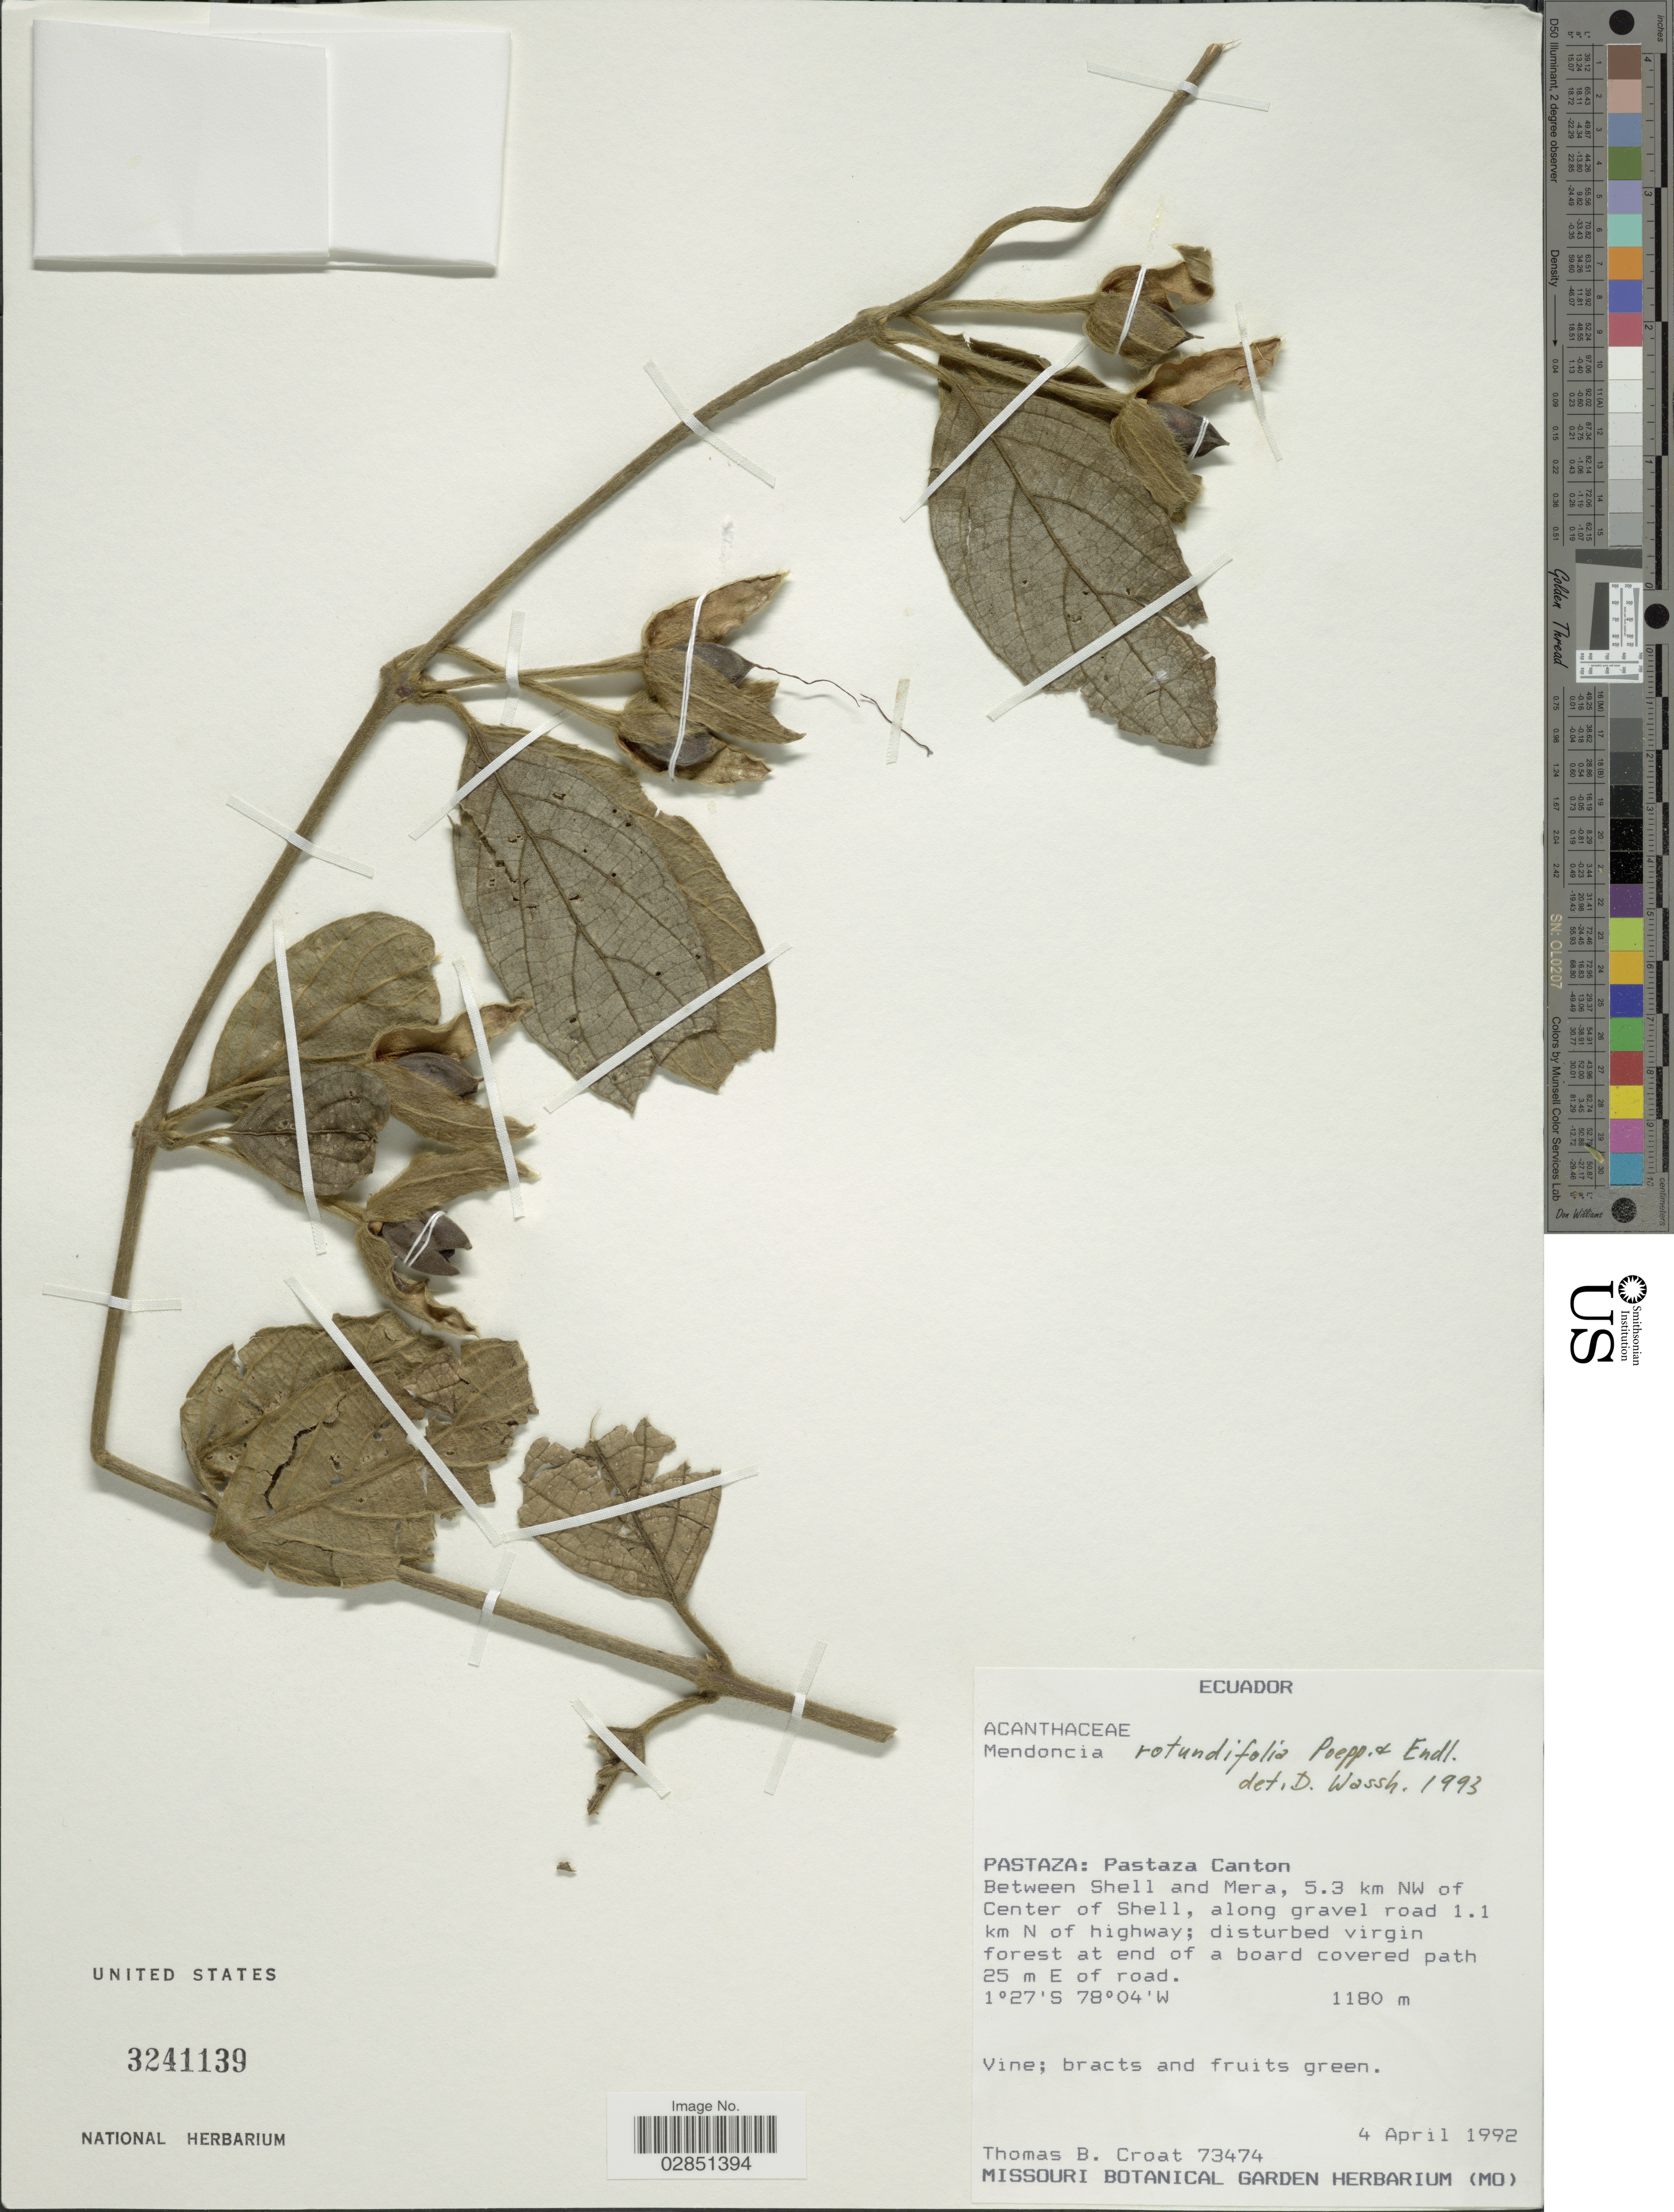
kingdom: Plantae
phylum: Tracheophyta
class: Magnoliopsida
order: Lamiales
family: Acanthaceae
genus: Mendoncia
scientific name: Mendoncia rotundifolia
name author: Poepp. & Endl.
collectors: T. B. Croat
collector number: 73474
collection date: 1992-04-04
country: Ecuador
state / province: Pastaza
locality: Pastaza Canton. Between shell and Mera, 5.3 km NW of Center of Shell, along gravel road 1.1 km N of highway; disturbed virgin forest at the end of a board covered path 25 m E of road.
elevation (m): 1180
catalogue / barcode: US 3241139